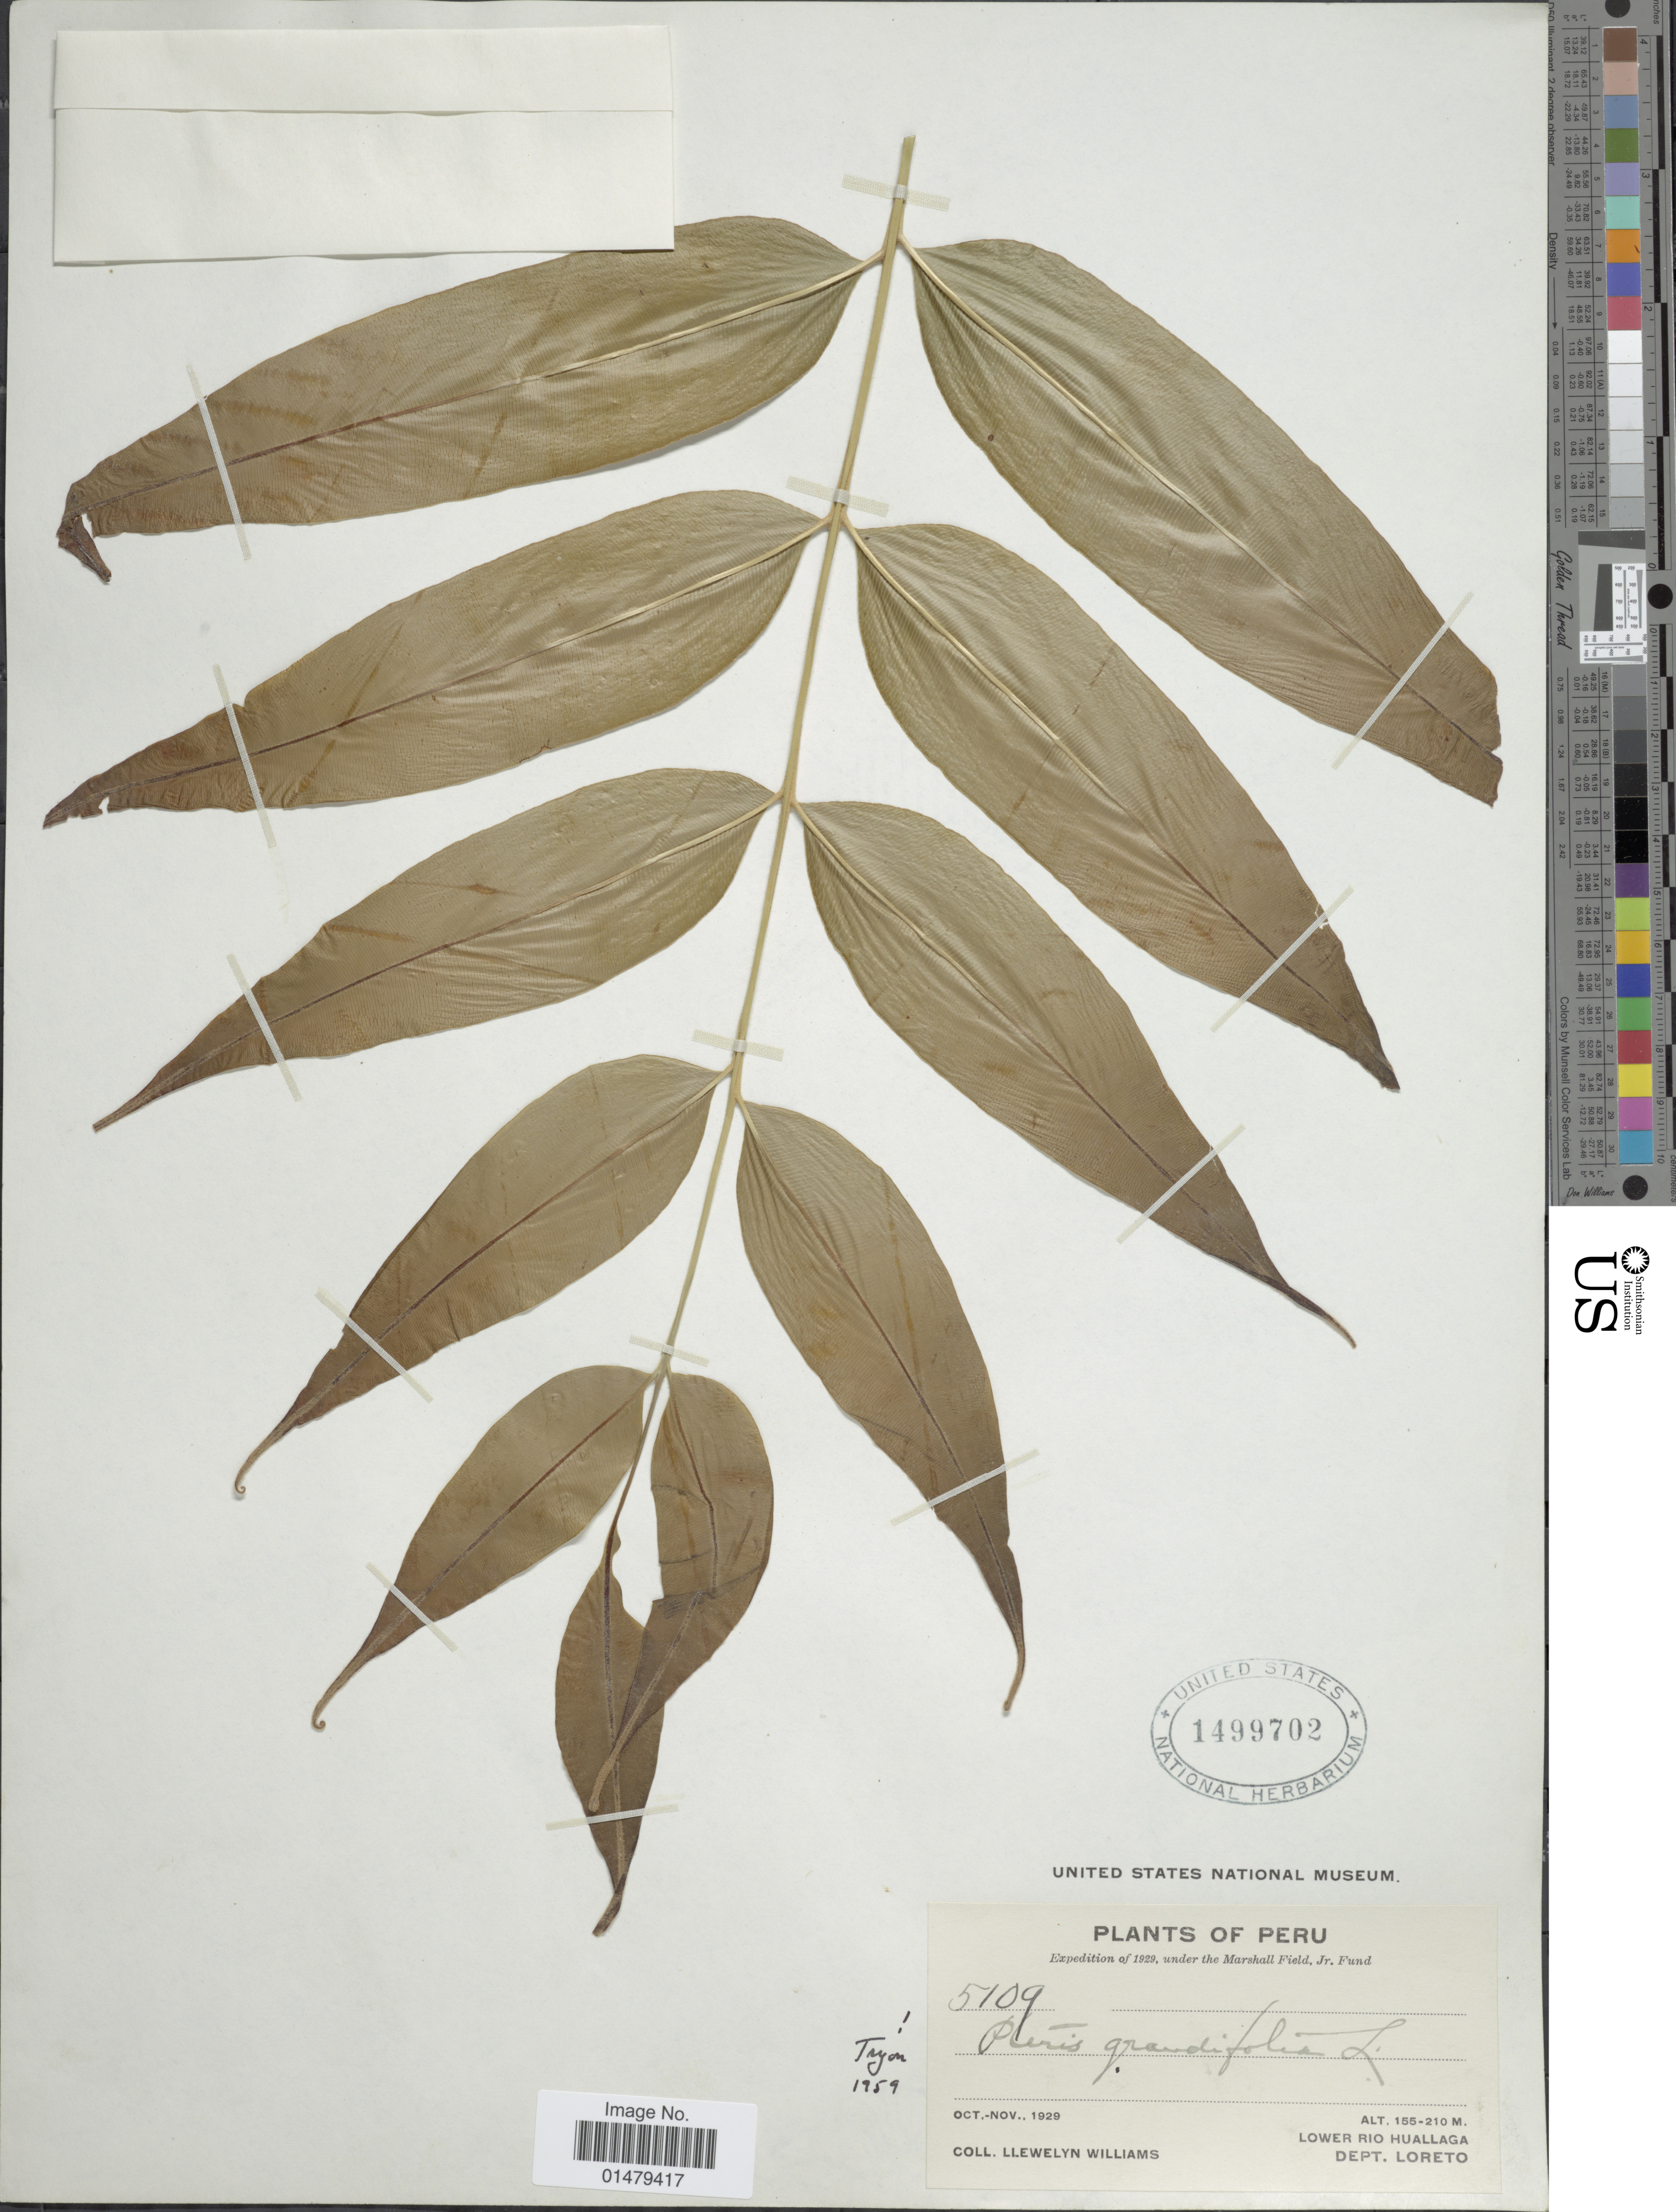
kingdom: Plantae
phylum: Tracheophyta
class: Polypodiopsida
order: Polypodiales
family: Pteridaceae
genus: Pteris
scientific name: Pteris grandifolia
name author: L.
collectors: Ll. Williams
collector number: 5109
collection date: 1929-10/1929-11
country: Peru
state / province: Loreto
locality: Lower Rio Huallaga. Dept. Loreto.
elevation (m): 155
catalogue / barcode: US 1499702